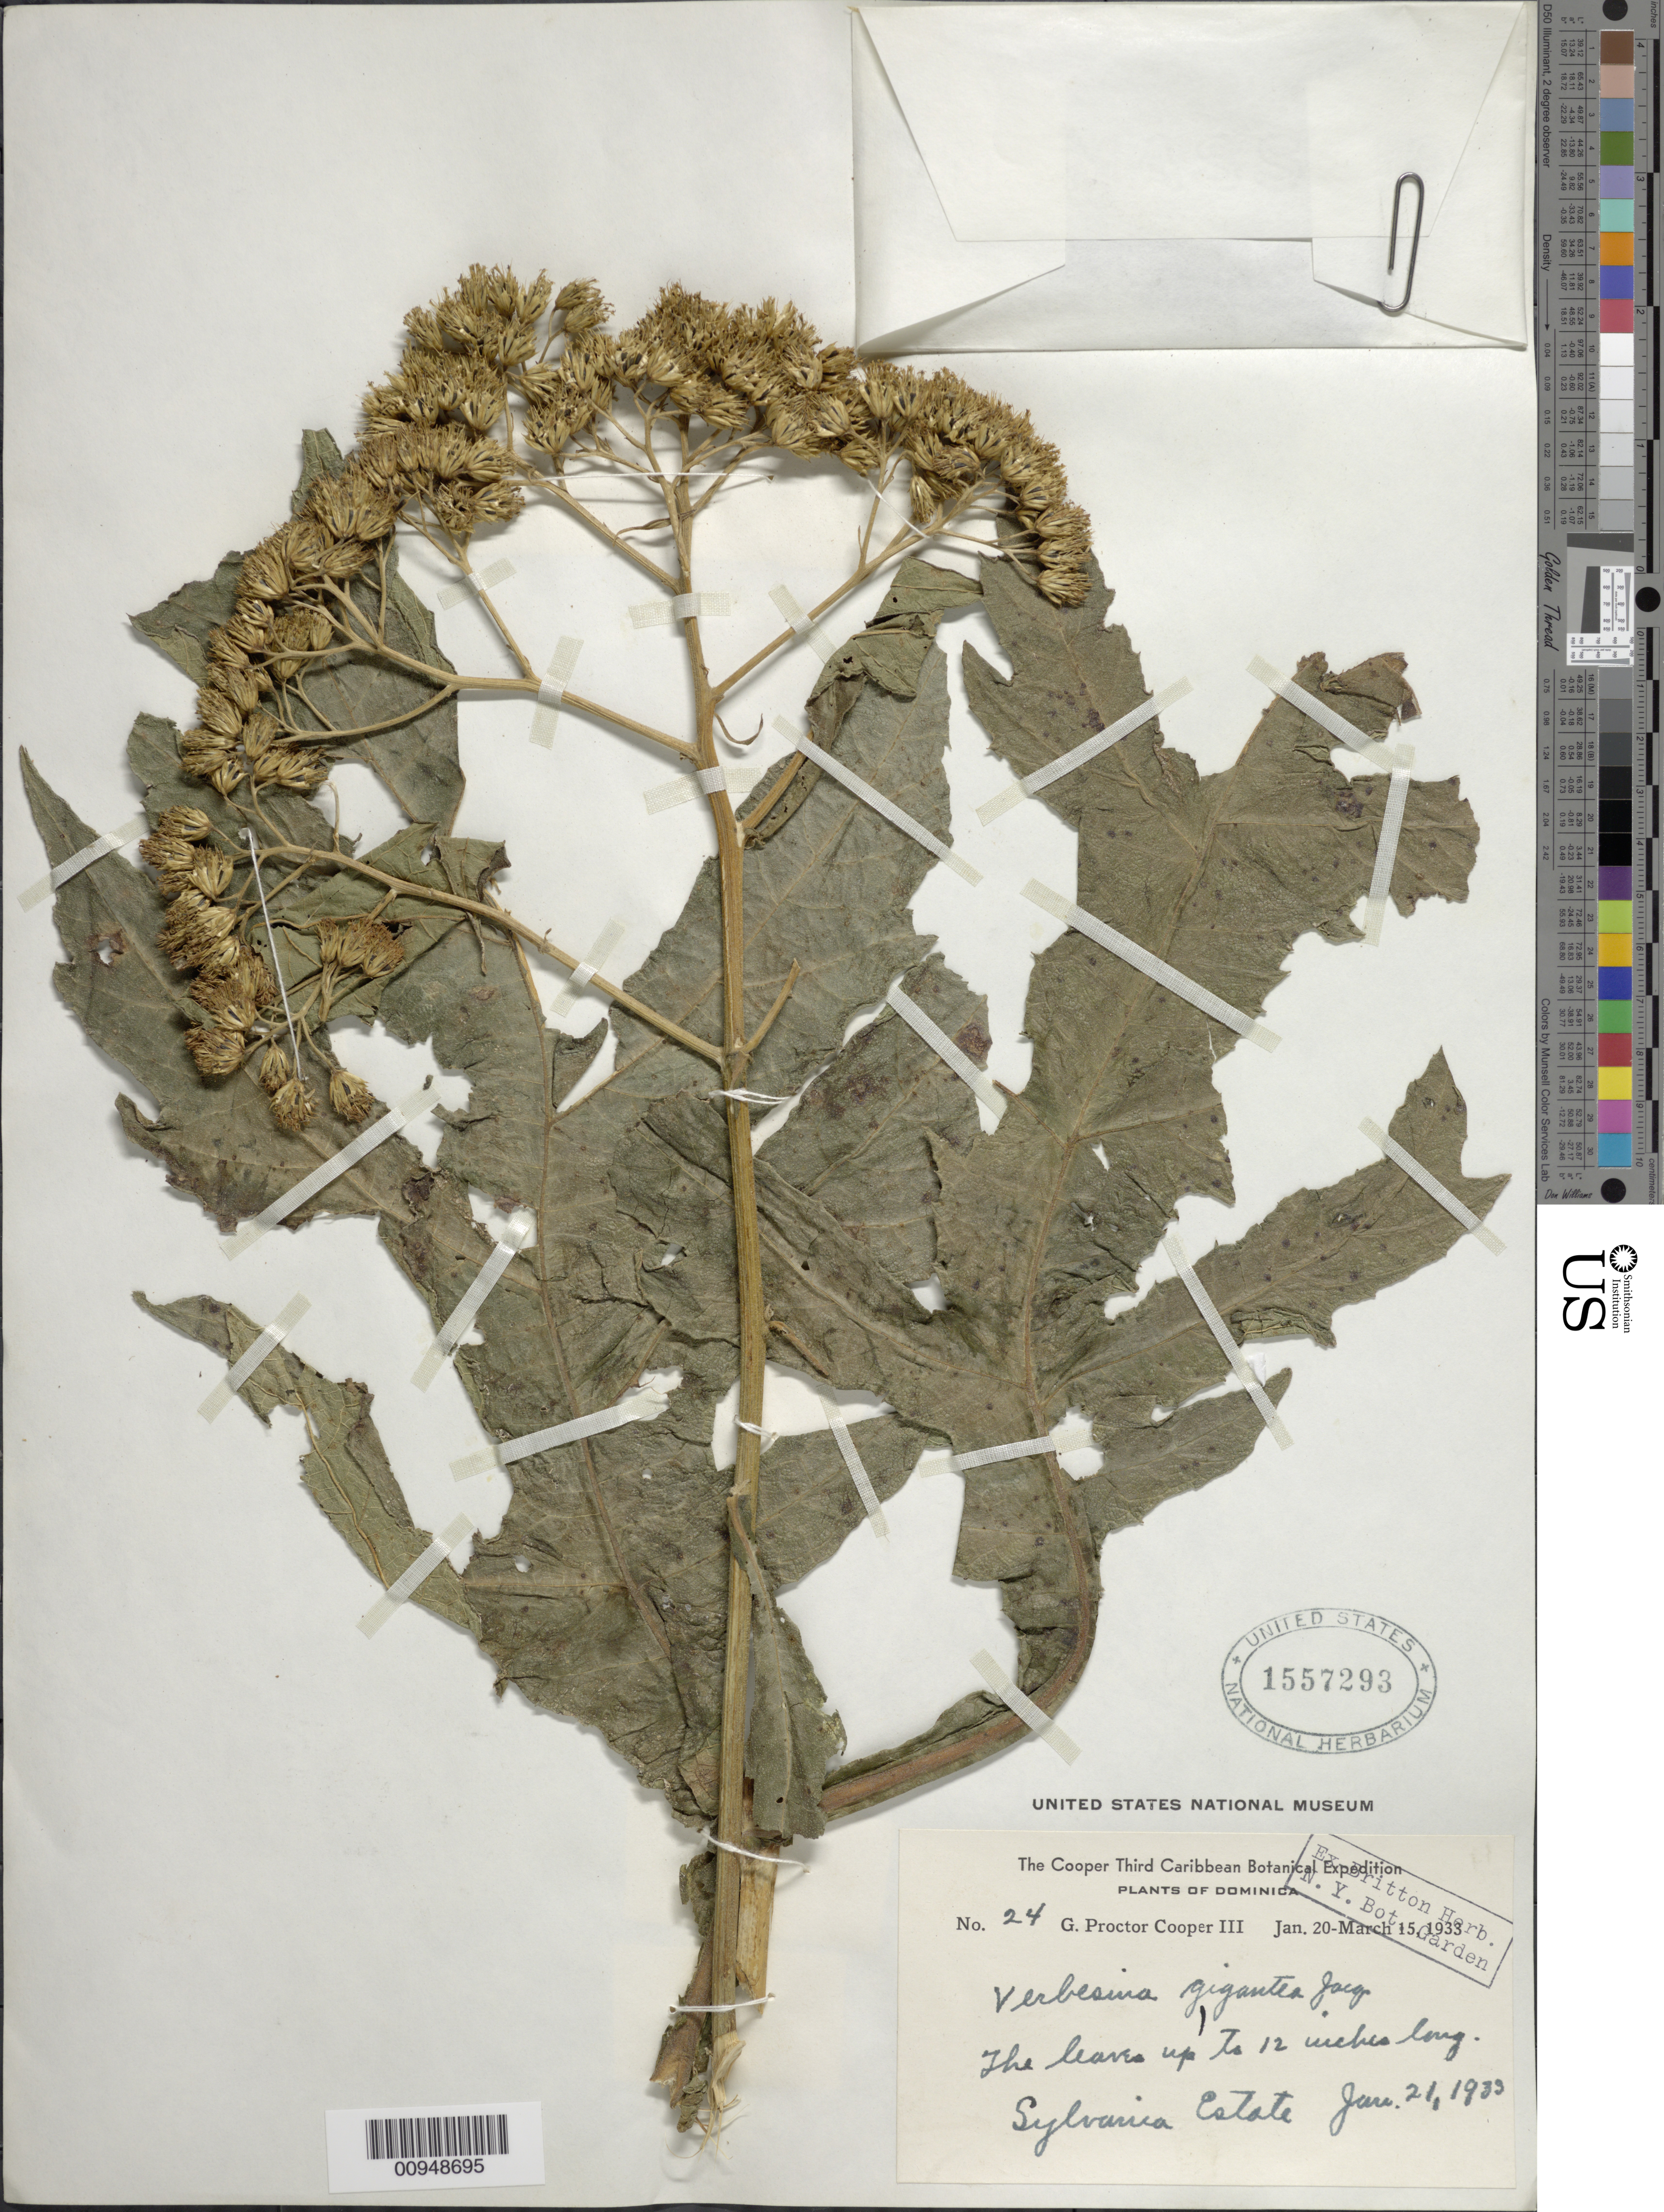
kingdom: Plantae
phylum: Tracheophyta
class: Magnoliopsida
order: Asterales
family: Asteraceae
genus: Verbesina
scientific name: Verbesina gigantea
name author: Jacq.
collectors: G. Cooper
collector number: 24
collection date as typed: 21 Jan 1933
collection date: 1933-01-21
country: Dominica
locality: Sylvania Estate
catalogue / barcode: US 1557293